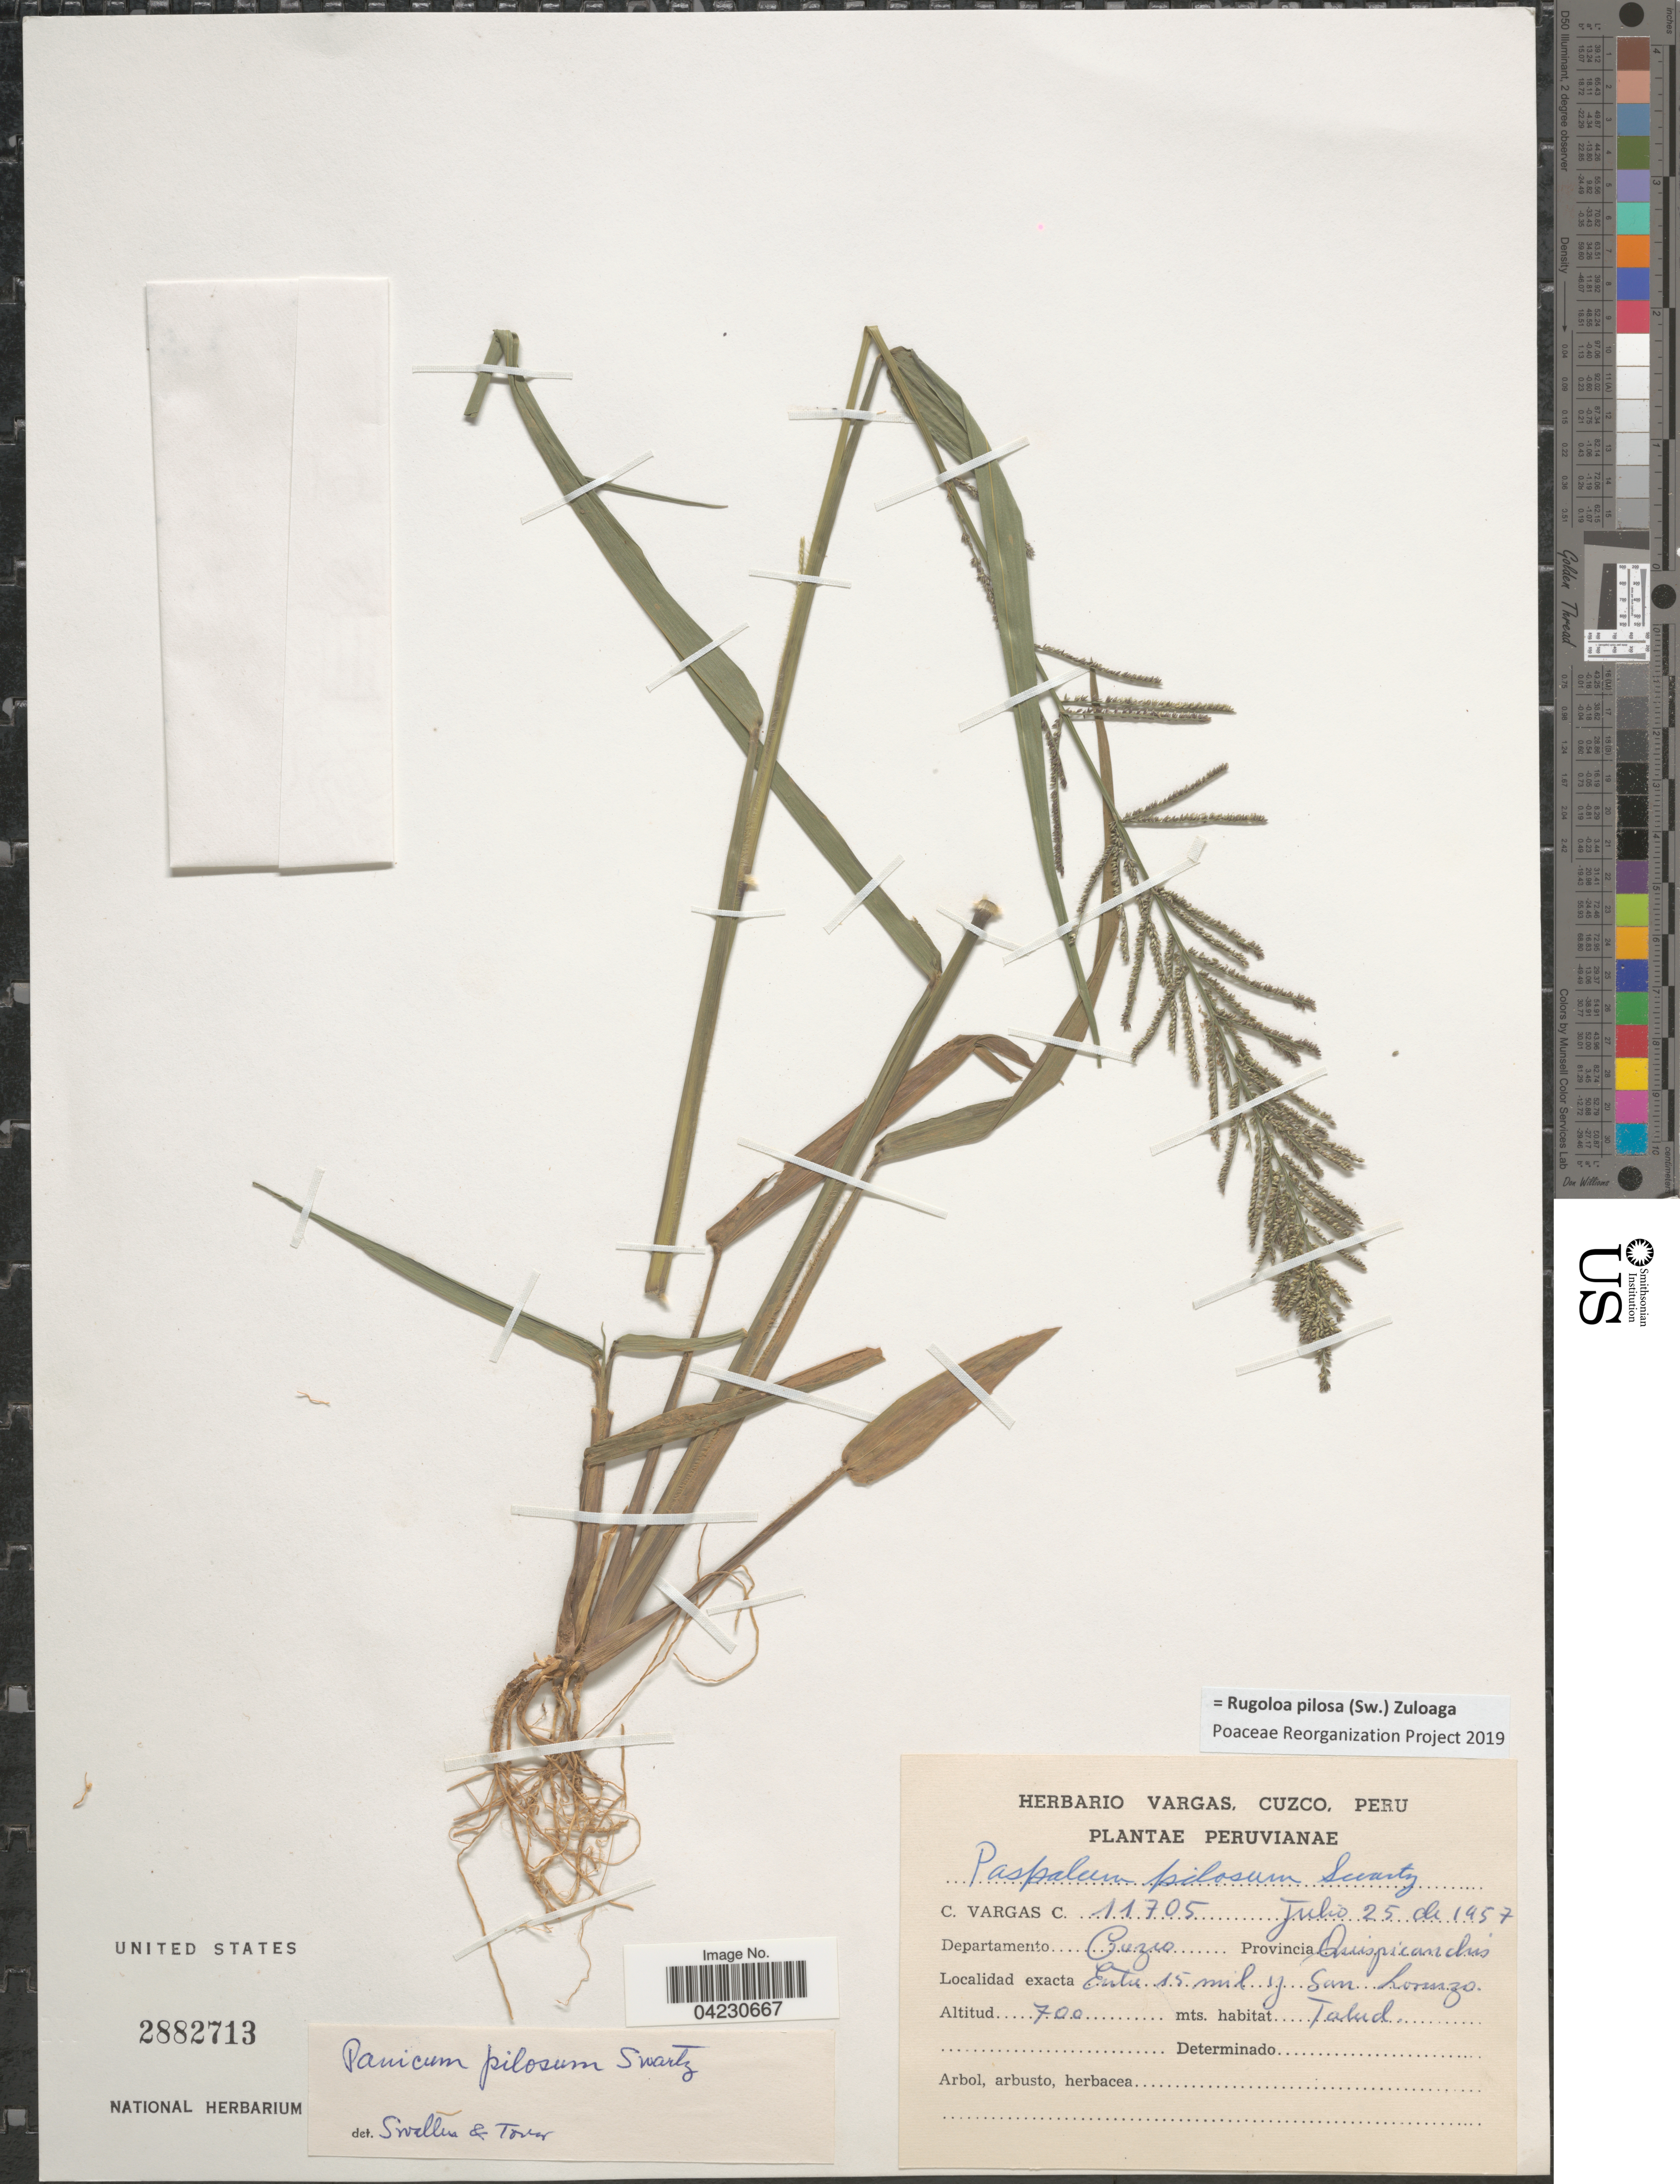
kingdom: Plantae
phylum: Tracheophyta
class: Liliopsida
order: Poales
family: Poaceae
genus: Rugoloa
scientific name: Rugoloa pilosa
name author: (Sw.) Zuloaga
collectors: C. Vargas Calderón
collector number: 11705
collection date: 1957-07-25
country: Peru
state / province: Cusco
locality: Departamento Cuzco. Provincia Quispicanchis. Entre 15 mil y San Lorenzo.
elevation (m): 700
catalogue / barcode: US 2882713